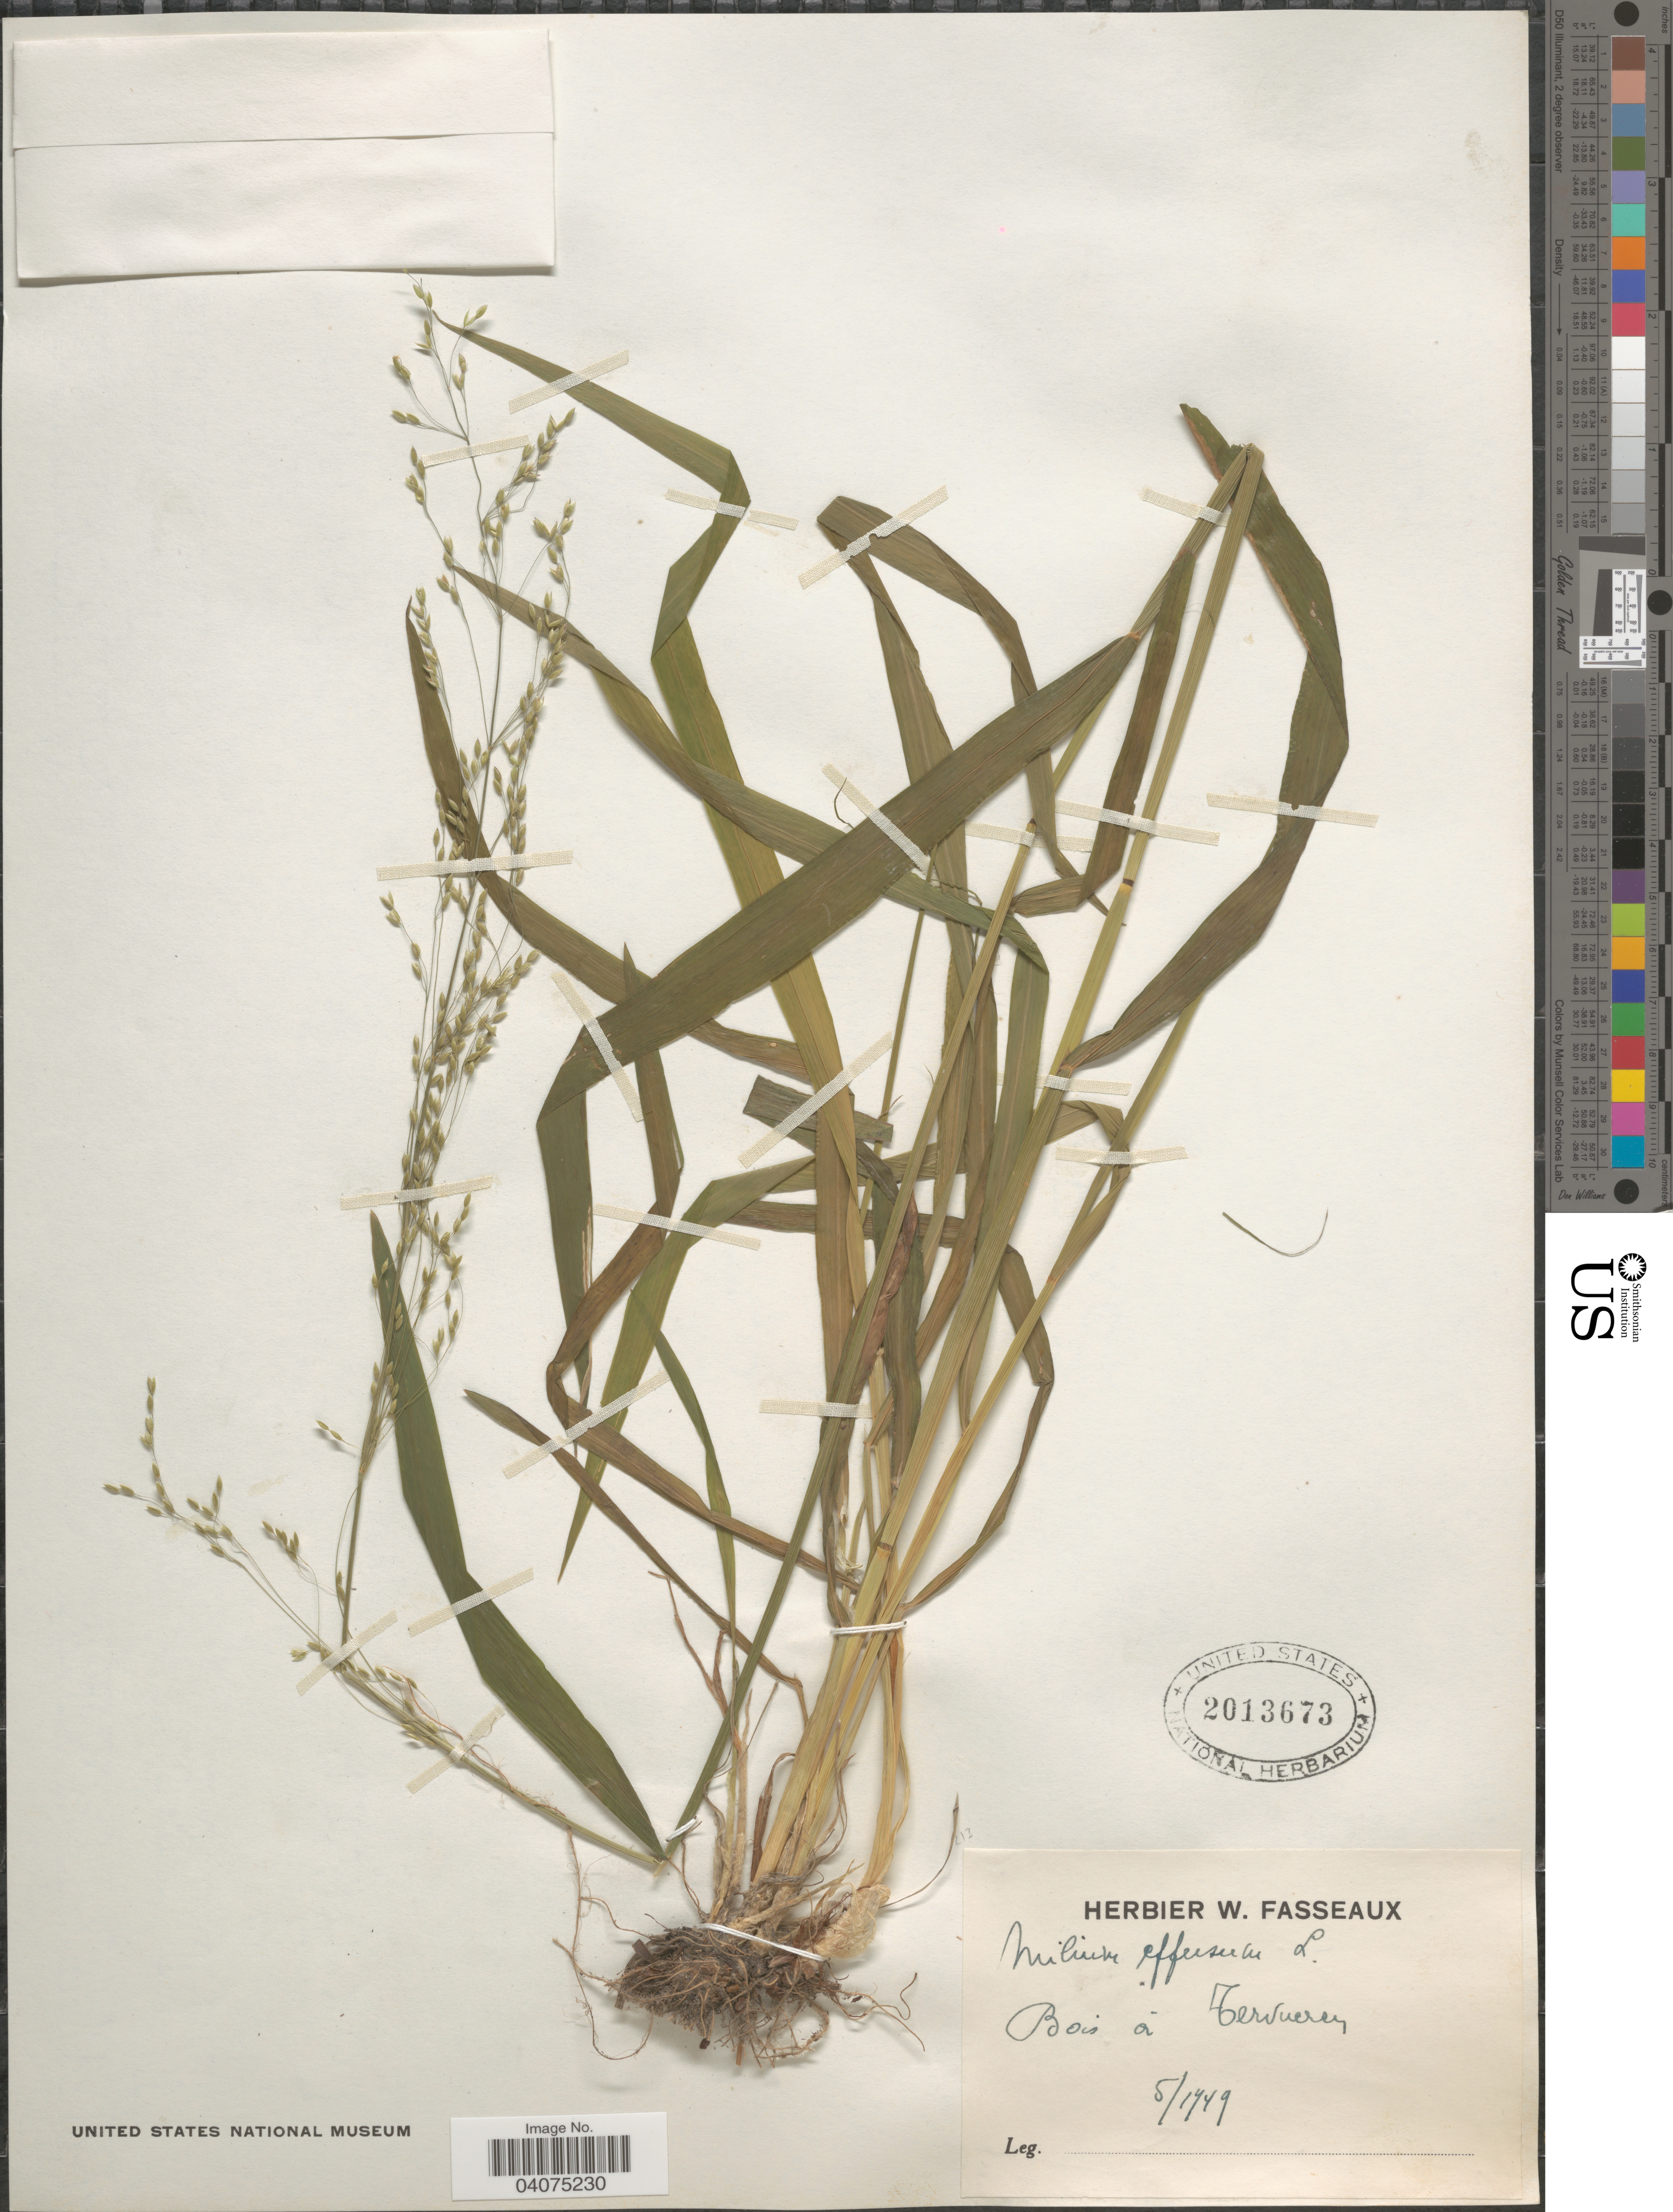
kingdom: Plantae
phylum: Tracheophyta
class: Liliopsida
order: Poales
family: Poaceae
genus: Milium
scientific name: Milium effusum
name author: L.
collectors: Ex herb. W. Fasseaux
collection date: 1949-05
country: Belgium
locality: Bois à Tervueren.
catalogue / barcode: US 2013673